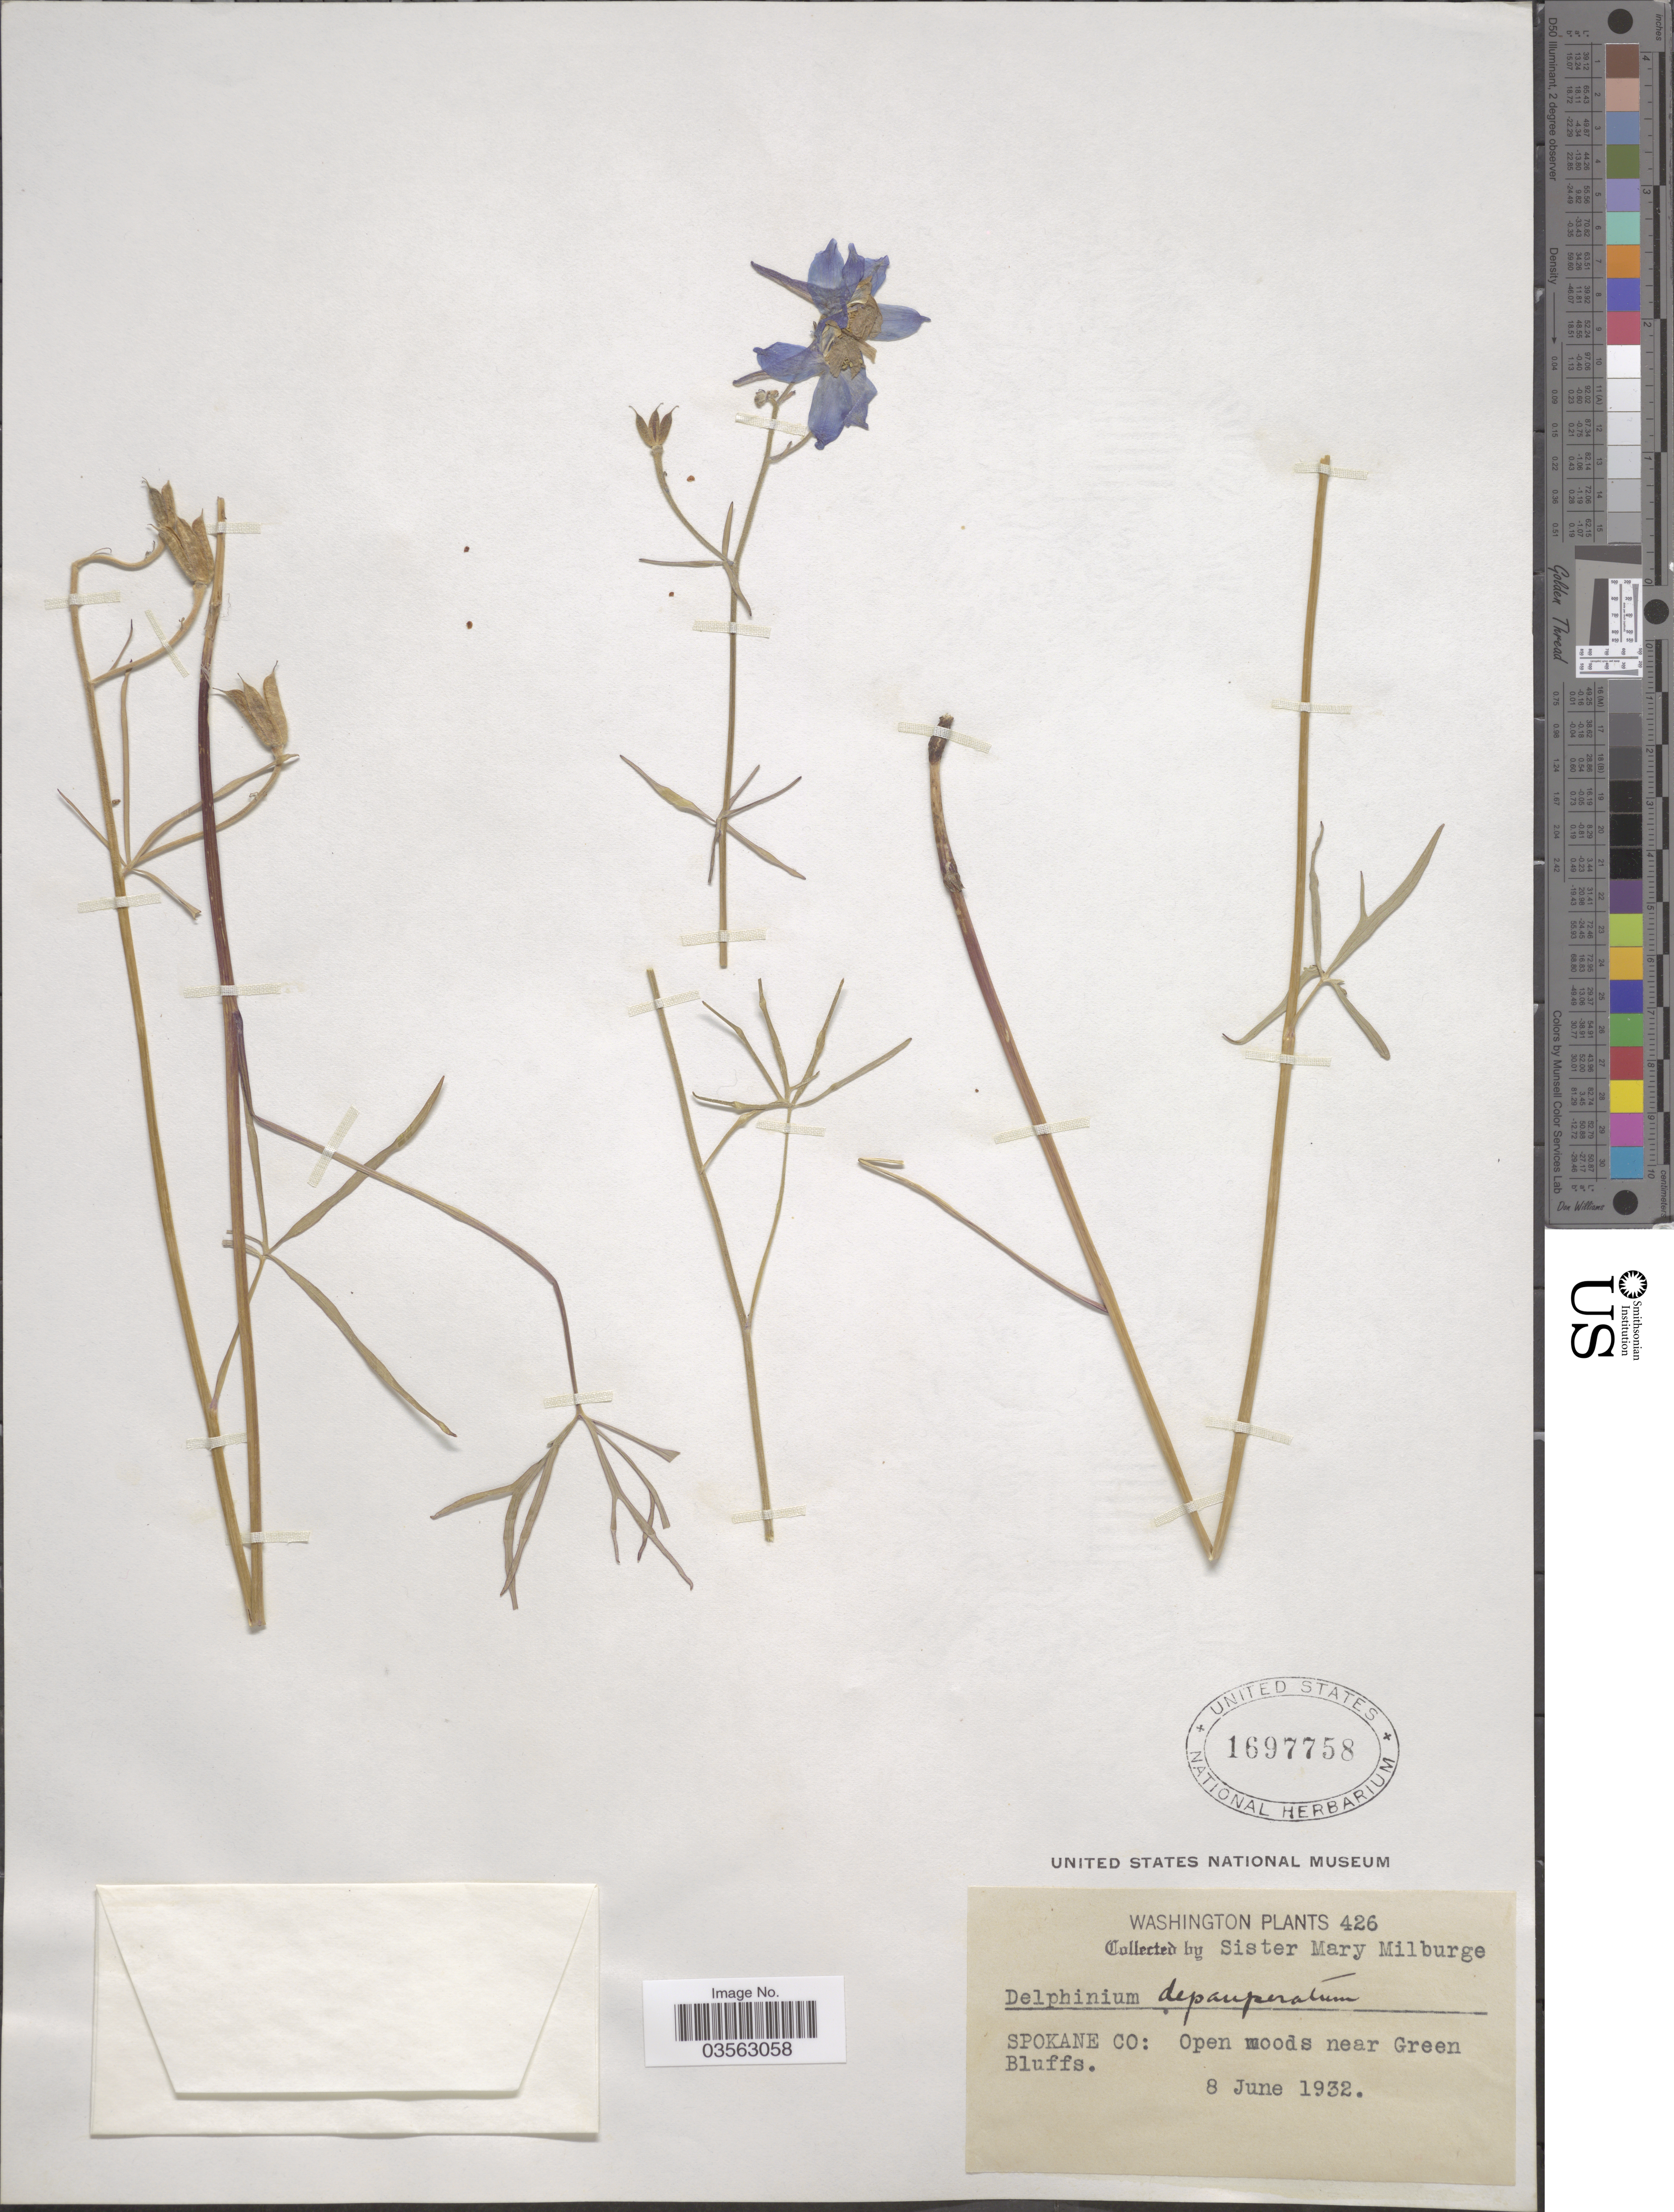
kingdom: Plantae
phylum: Tracheophyta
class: Magnoliopsida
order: Ranunculales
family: Ranunculaceae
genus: Delphinium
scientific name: Delphinium depauperatum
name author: Nutt.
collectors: S. Milburge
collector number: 426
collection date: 1932-06-08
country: United States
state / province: Washington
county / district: Spokane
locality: Spokane Co: Open woods near Green Bluffs.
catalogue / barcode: US 1697758